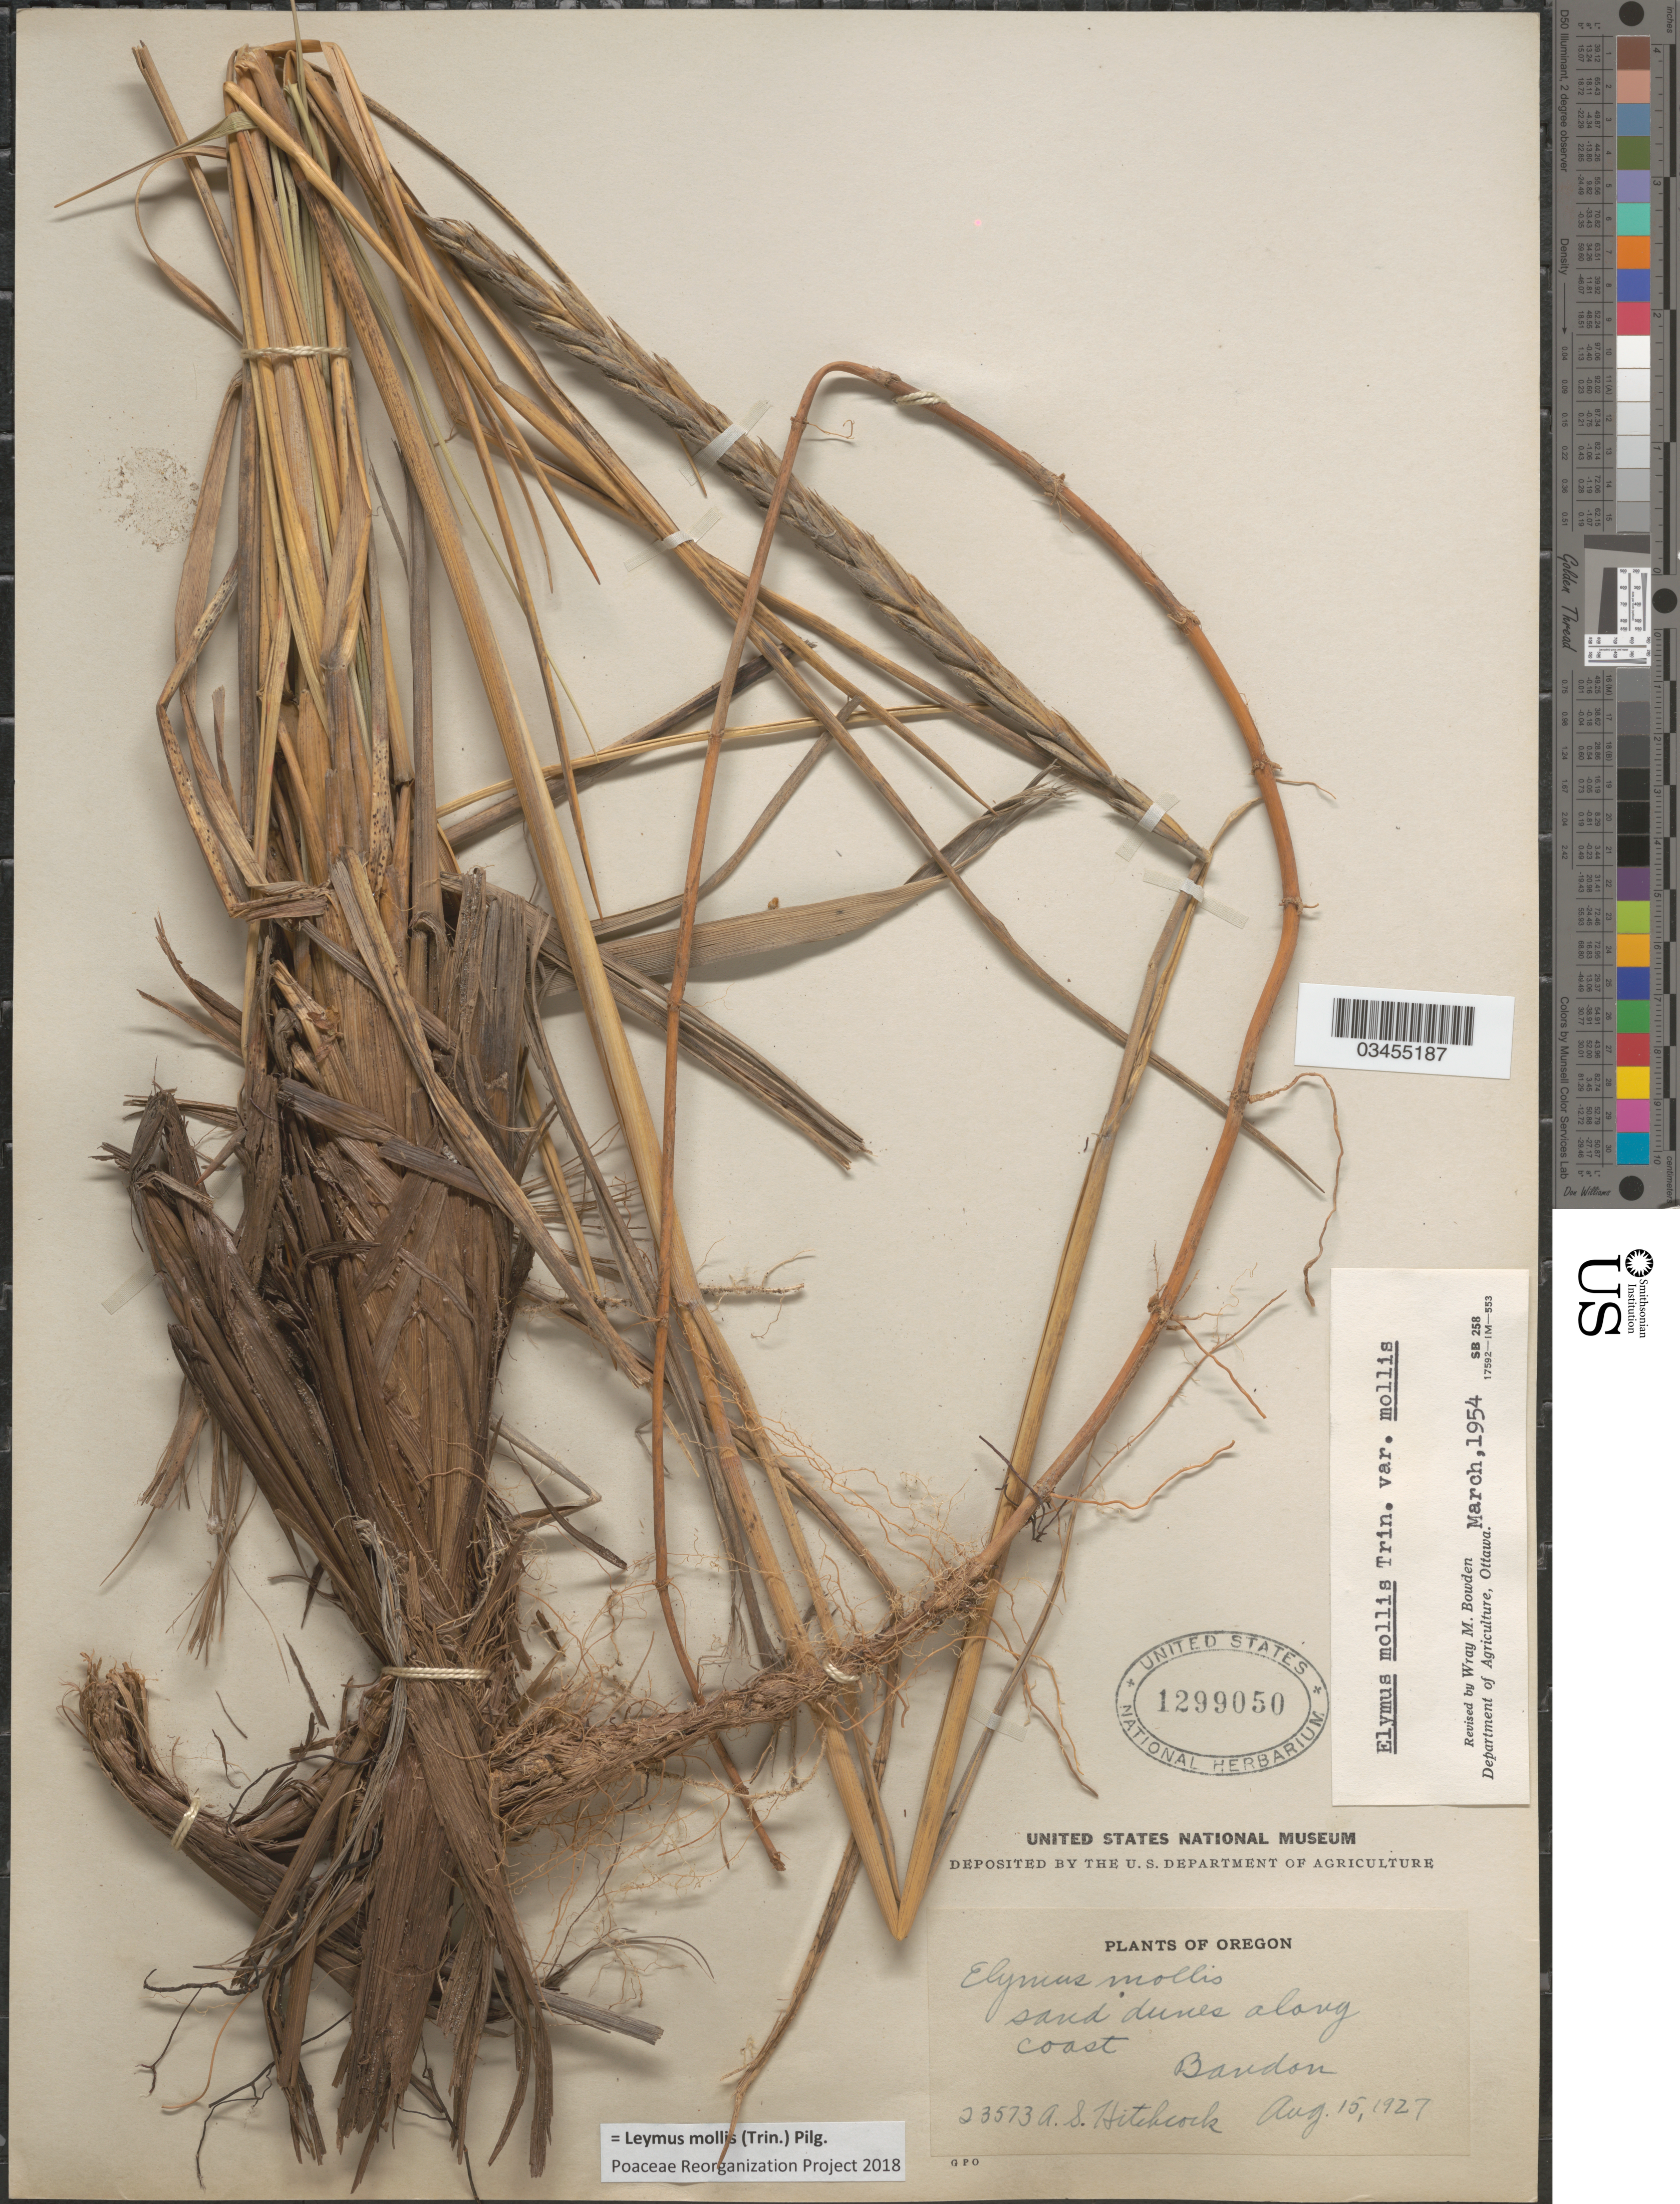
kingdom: Plantae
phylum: Tracheophyta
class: Liliopsida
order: Poales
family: Poaceae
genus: Leymus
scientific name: Leymus mollis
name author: (Trin.) Pilg.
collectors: A. S. Hitchcock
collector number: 23573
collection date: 1927-08-15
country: United States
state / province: Oregon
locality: Sand dunes along coast. Bandon.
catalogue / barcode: US 1299050